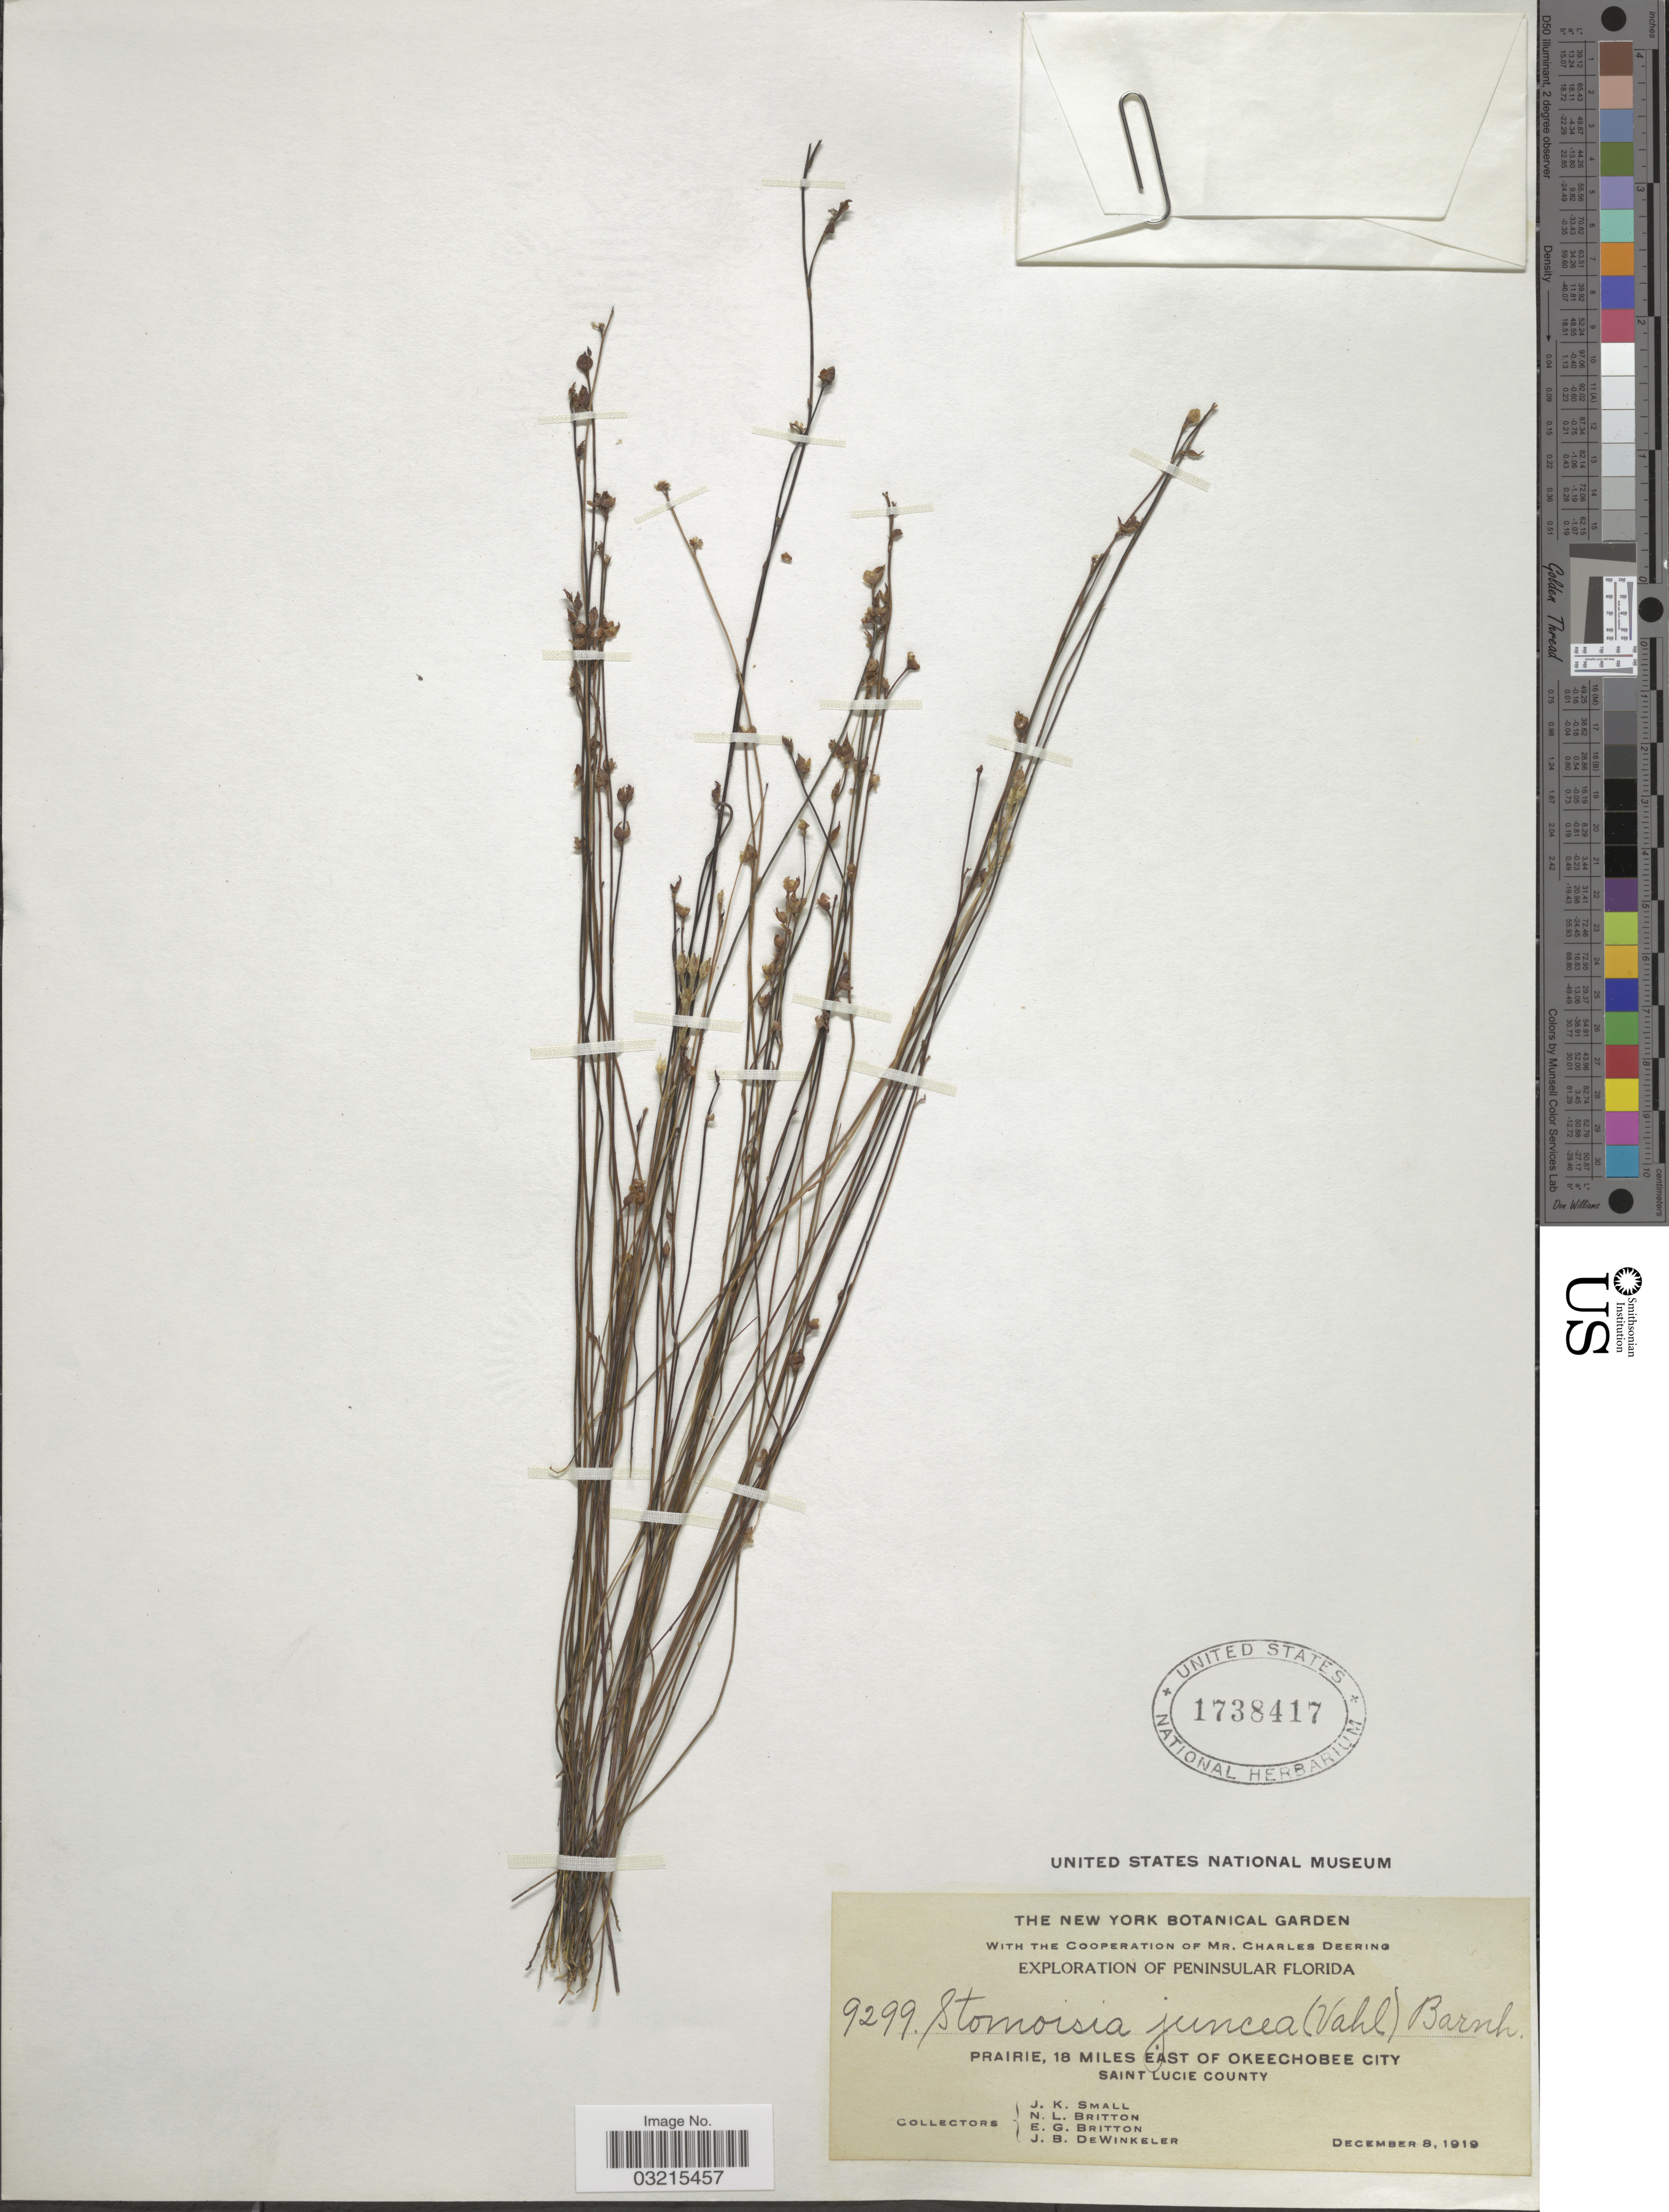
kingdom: Plantae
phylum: Tracheophyta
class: Magnoliopsida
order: Lamiales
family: Lentibulariaceae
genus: Utricularia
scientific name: Utricularia juncea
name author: Vahl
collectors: J. K. Small, N. Britton, E. G. Britton & J. B. Dewinkeler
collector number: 9299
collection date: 1919-12-08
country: United States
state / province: Florida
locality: Peninsular Florida. Prairie, 18 miles east of Okeechobee City Saint Lucie County.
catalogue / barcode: US 1738417